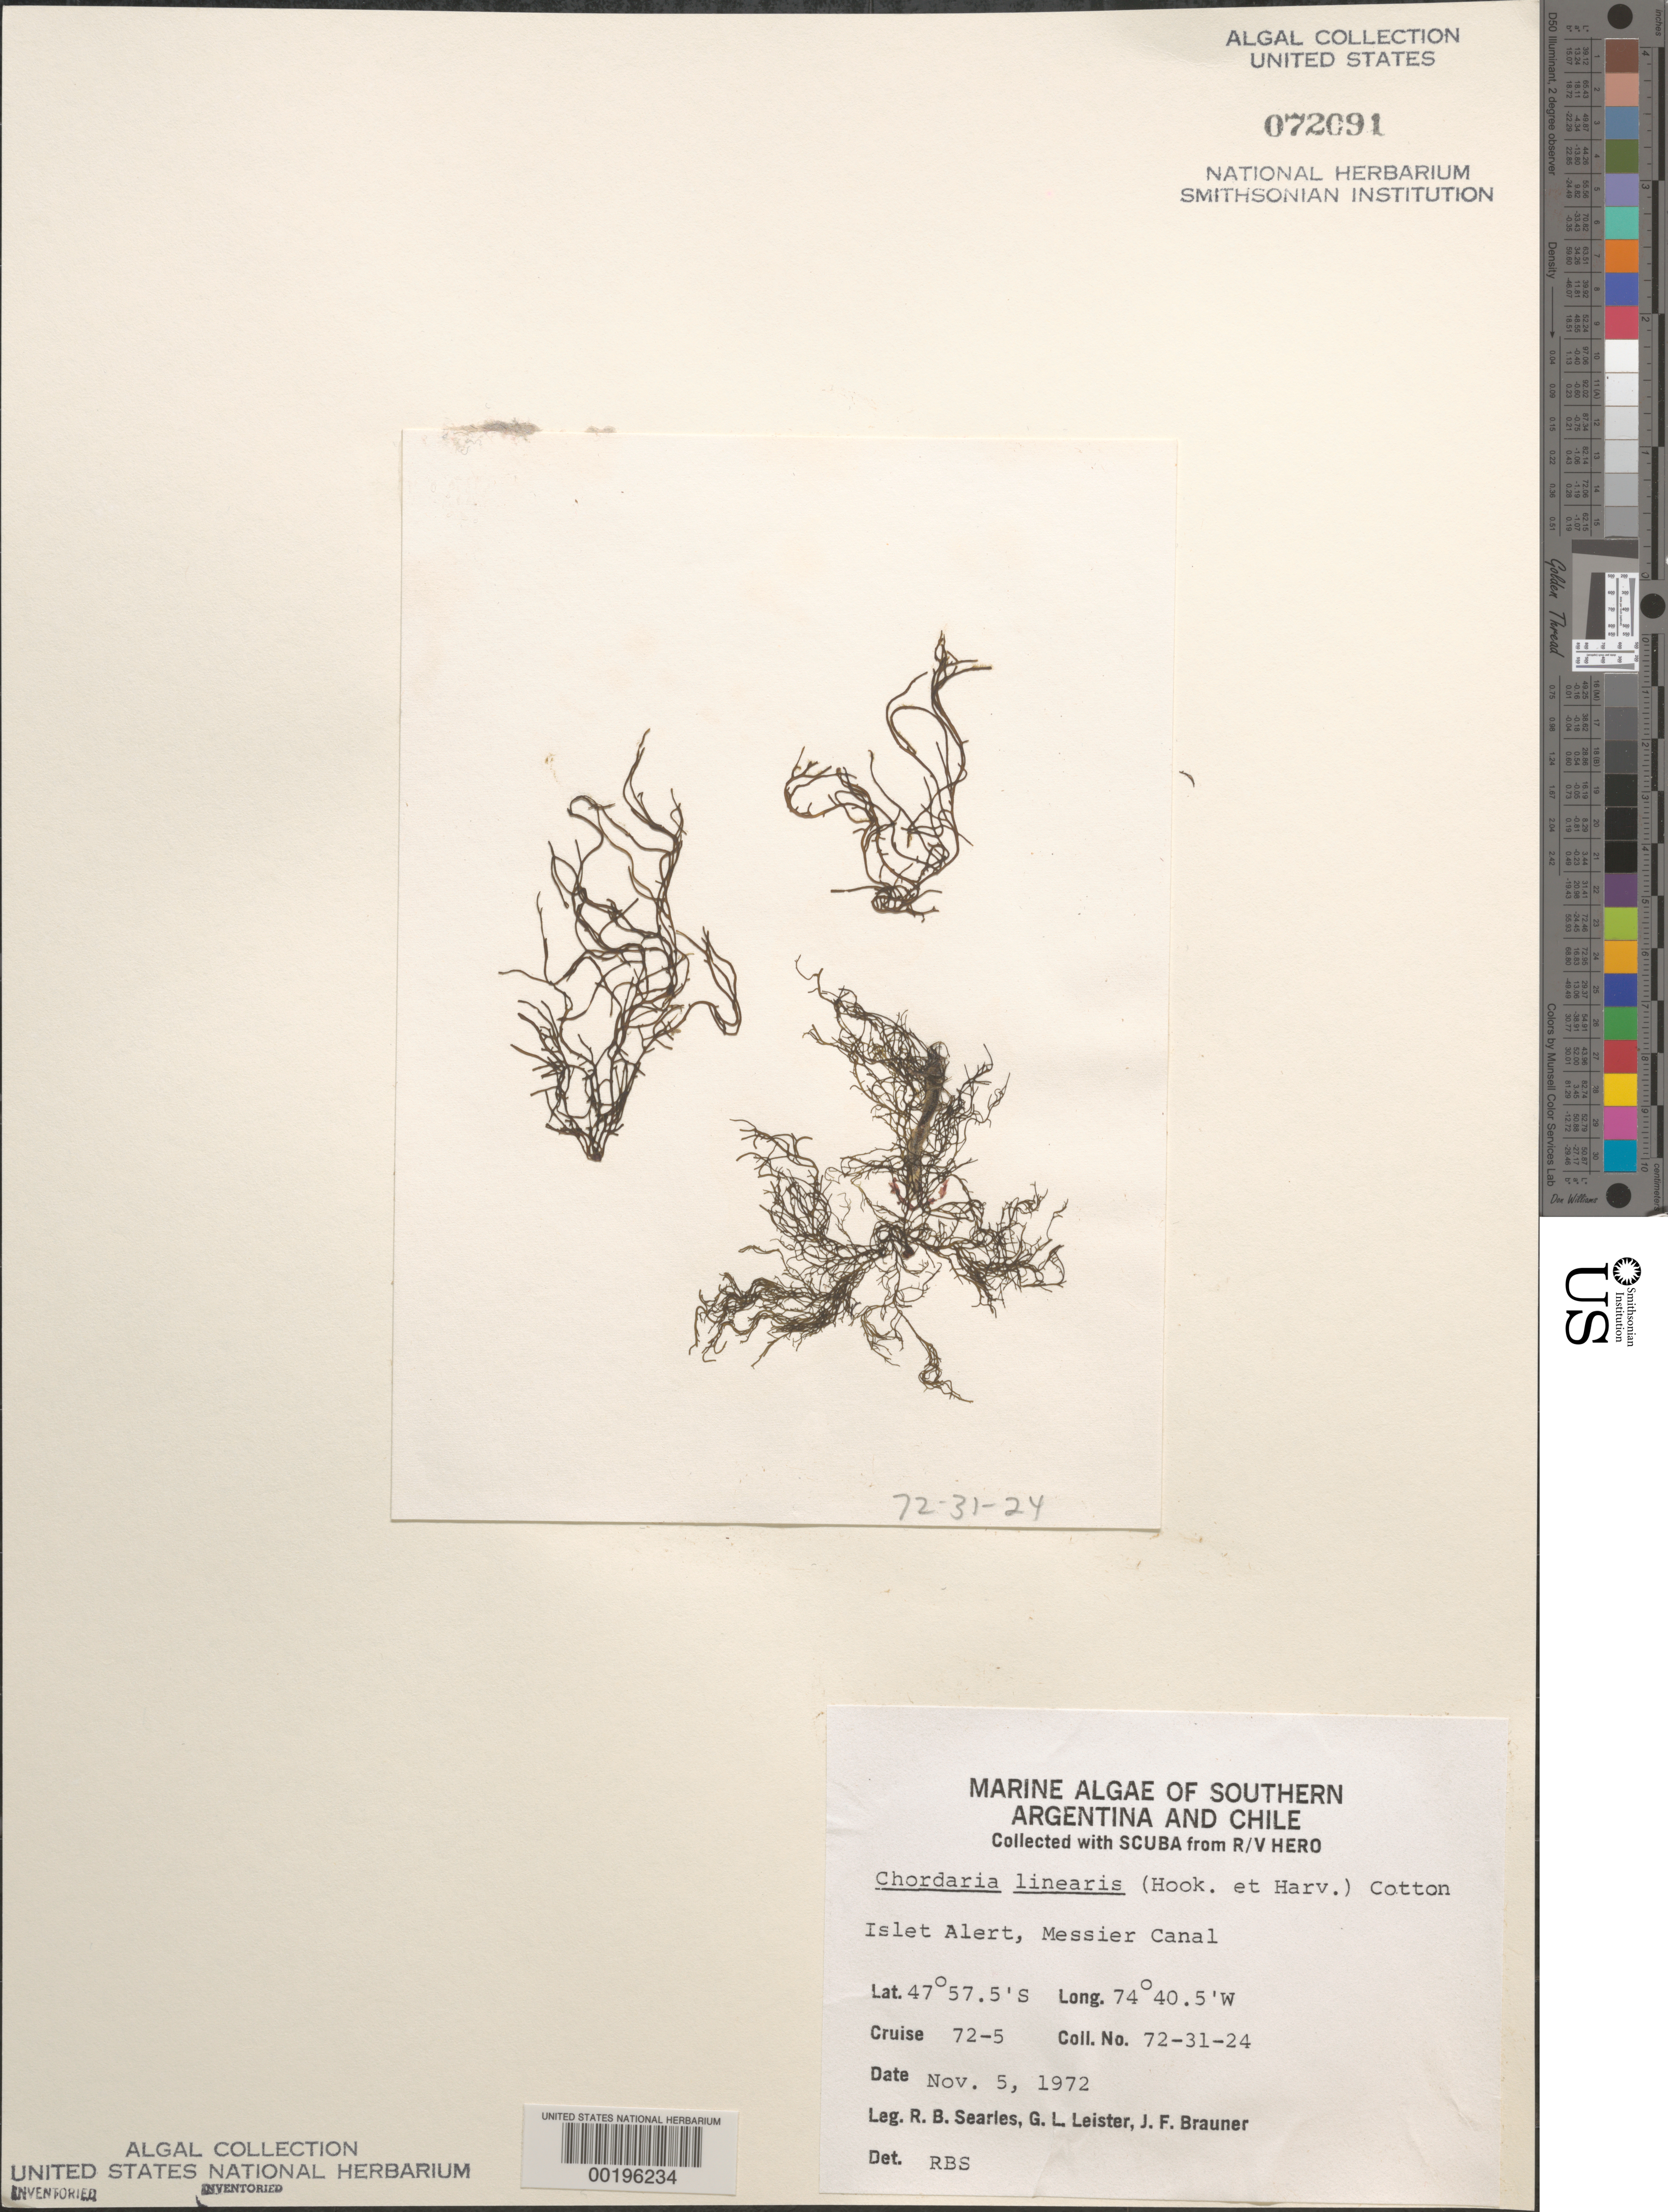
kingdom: Chromista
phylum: Ochrophyta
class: Phaeophyceae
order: Ectocarpales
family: Chordariaceae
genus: Chordaria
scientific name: Chordaria linearis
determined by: Searles, R. B.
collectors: R. Searles, G. Leister & J. F. Brauner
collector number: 72-31-24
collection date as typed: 05 Nov 1972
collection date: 1972-11-05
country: Chile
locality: Islet alert, messier canal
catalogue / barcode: US 72091